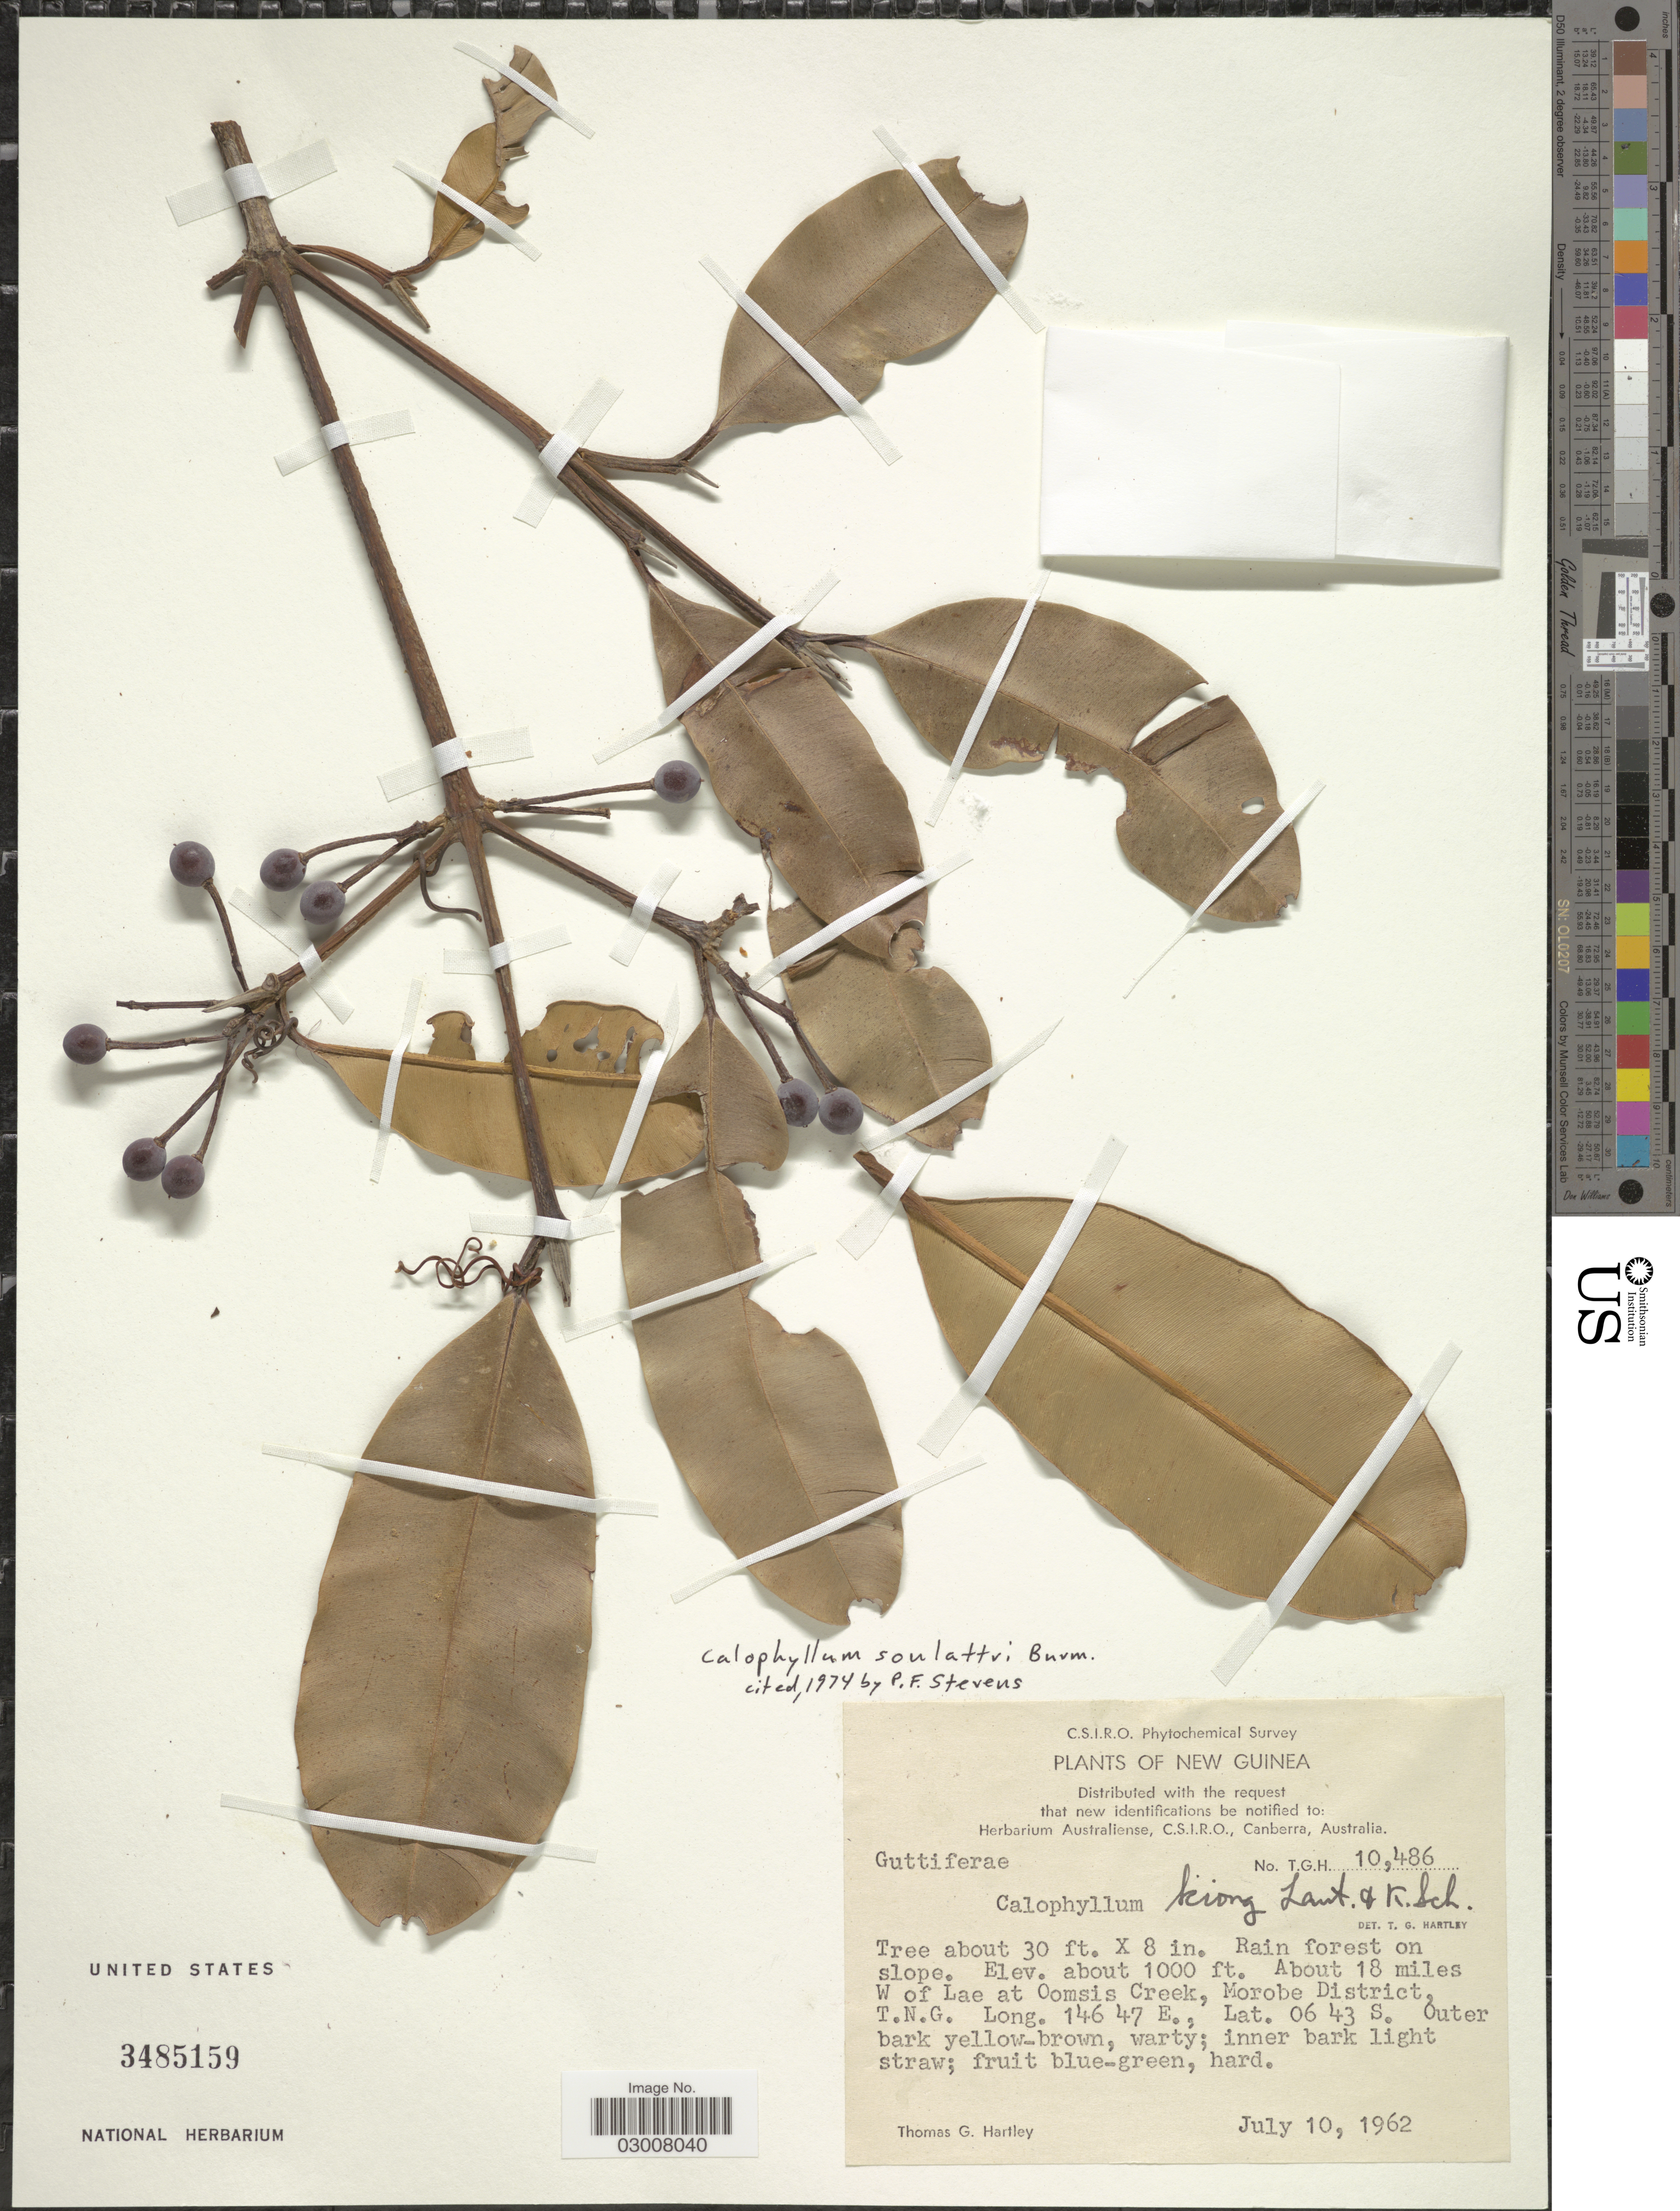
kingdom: Plantae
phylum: Tracheophyta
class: Magnoliopsida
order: Malpighiales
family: Calophyllaceae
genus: Calophyllum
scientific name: Calophyllum soulattri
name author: Burm. f.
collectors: T. G. Hartley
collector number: TGH10486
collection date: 1962-07-10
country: Papua New Guinea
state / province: Morobe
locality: New Guinea, About 18 miles W of Lae at Oomsis Creek, Morobe District, T.N.G.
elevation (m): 305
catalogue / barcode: US 3485159